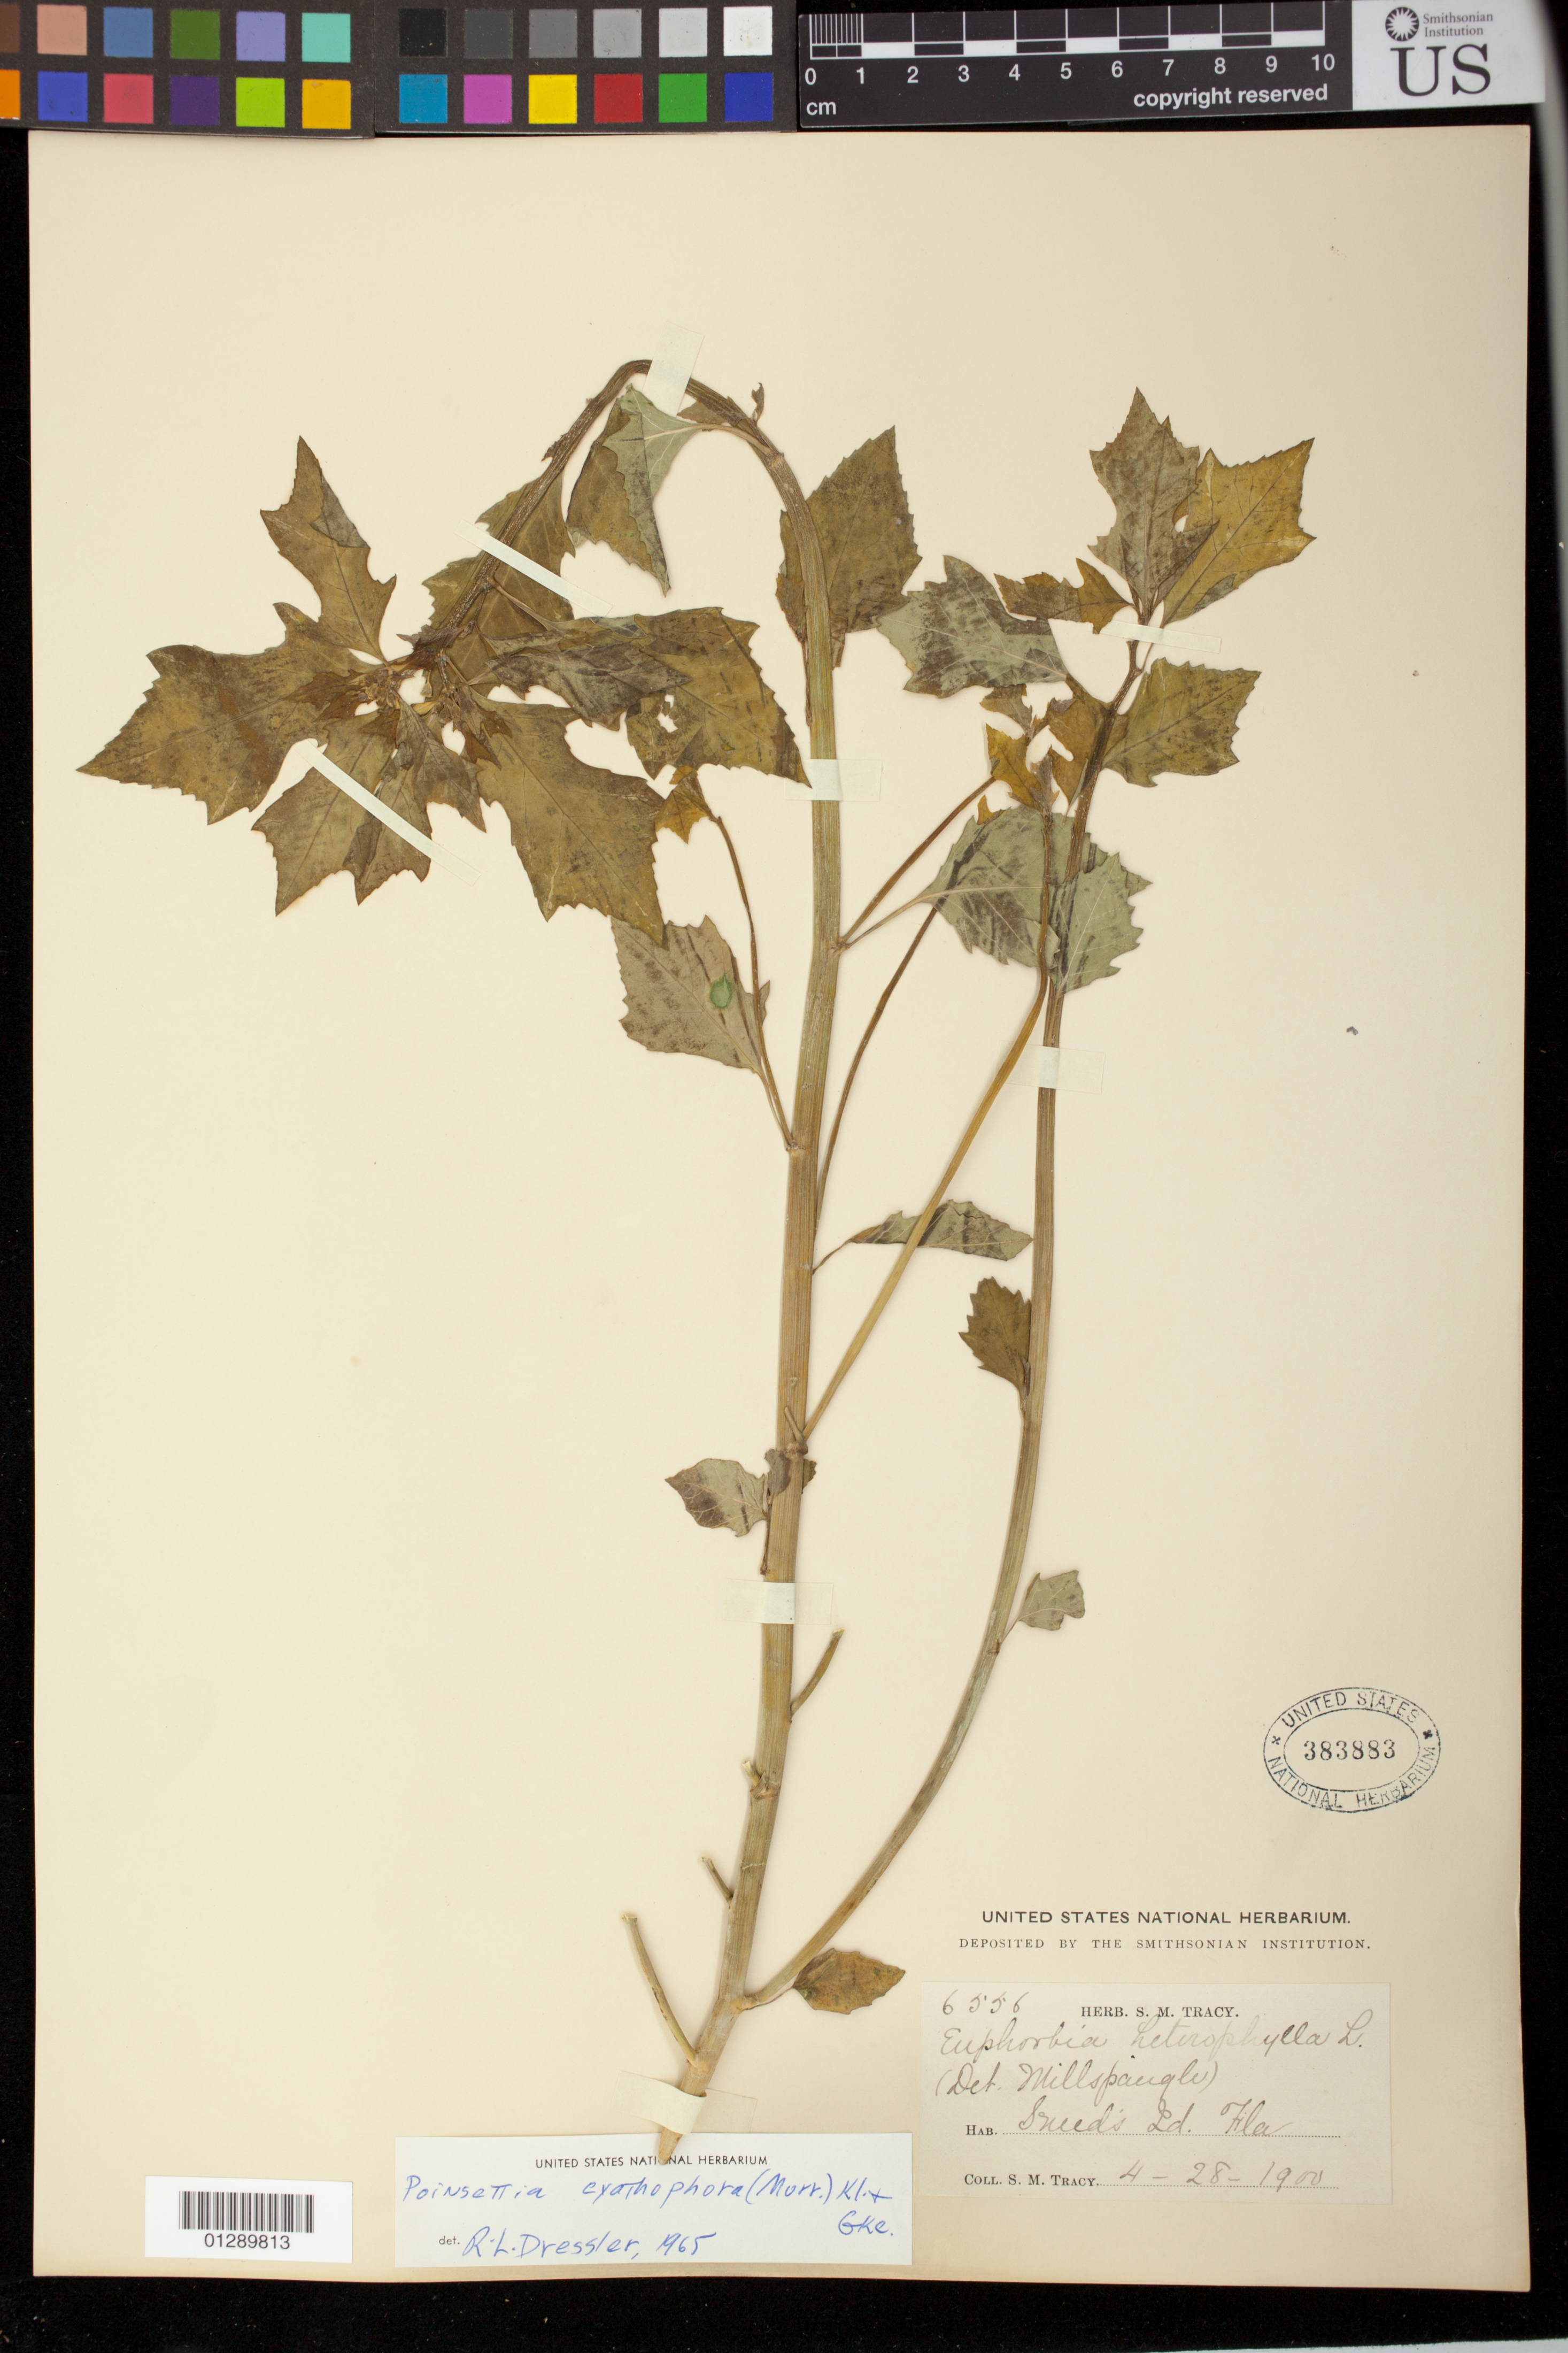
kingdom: Plantae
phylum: Tracheophyta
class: Magnoliopsida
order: Malpighiales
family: Euphorbiaceae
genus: Euphorbia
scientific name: Euphorbia heterophylla var. cyathophora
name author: (Murr.) Griseb.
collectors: S. M. Tracy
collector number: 6556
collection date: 1900-04-28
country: United States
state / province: Florida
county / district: Jackson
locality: Snead's Ld.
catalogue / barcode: US 383883